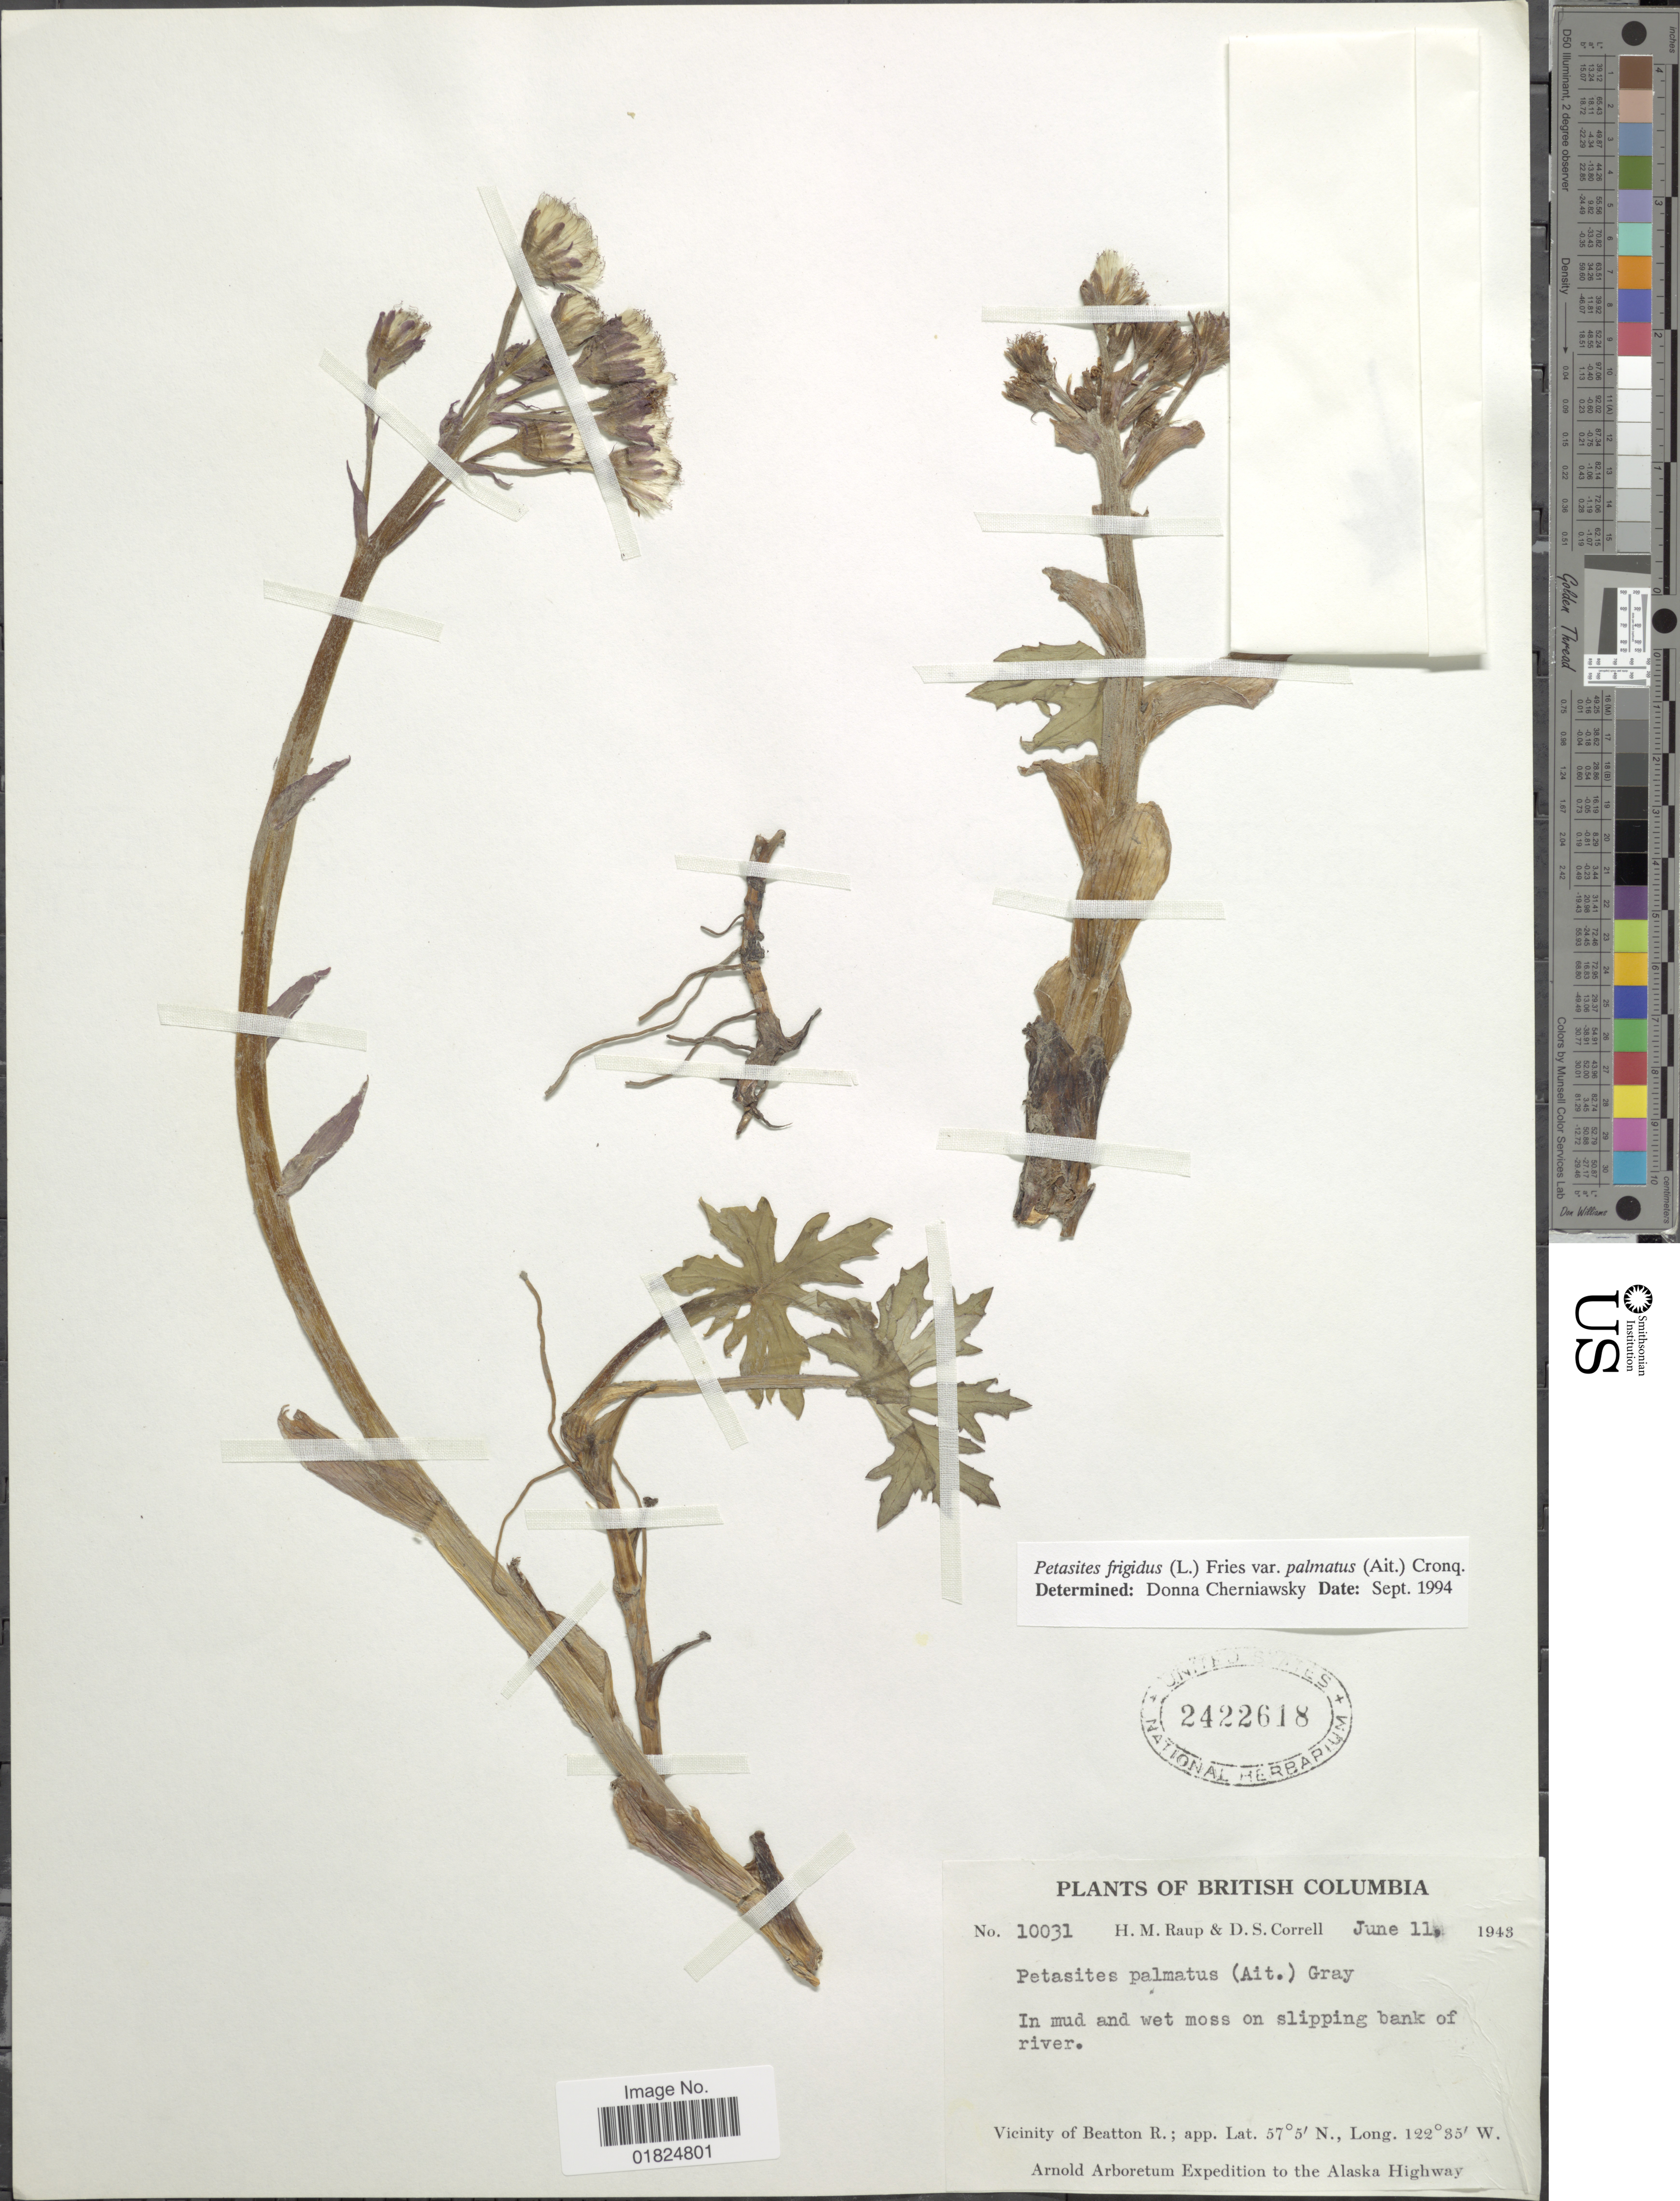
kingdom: Plantae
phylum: Tracheophyta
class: Magnoliopsida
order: Asterales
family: Asteraceae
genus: Petasites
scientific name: Petasites frigidus var. palmatus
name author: (Aiton) Cody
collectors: H. Raup & D. S. Correll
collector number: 10031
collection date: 1943-06-11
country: Canada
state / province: British Columbia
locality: British Columbia. Vicinity of Beatton R.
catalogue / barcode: US 2422618